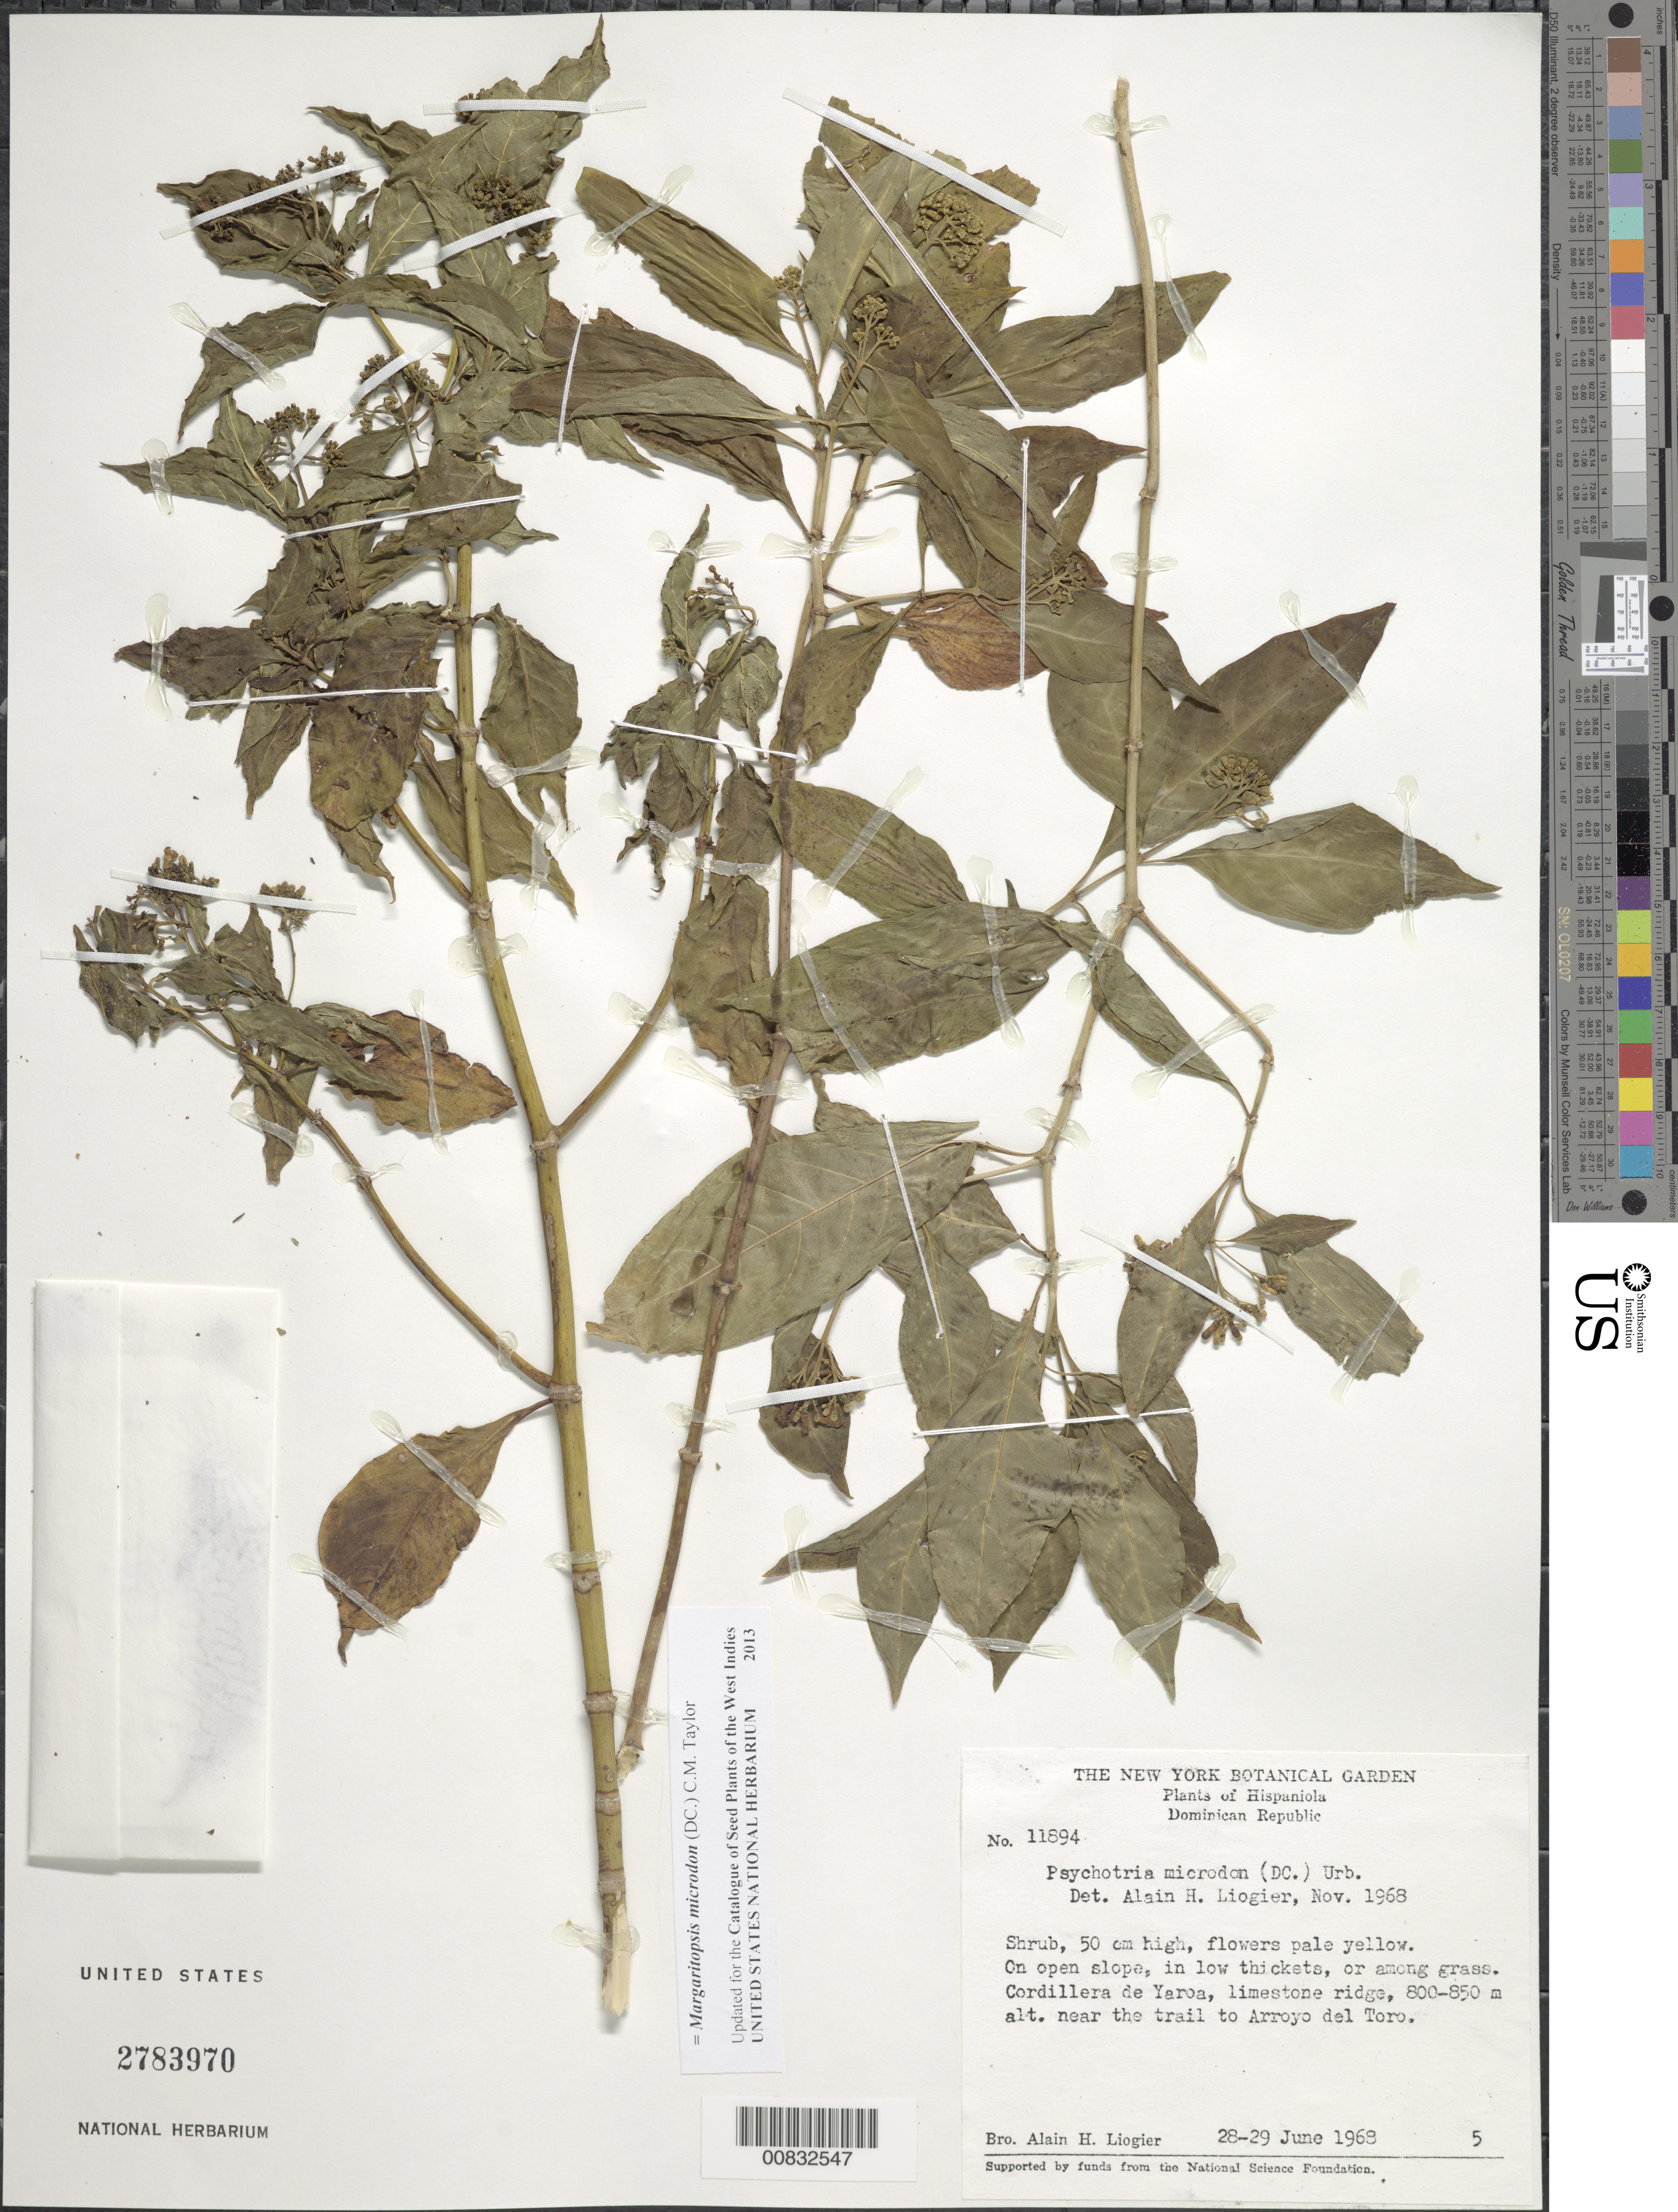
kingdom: Plantae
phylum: Tracheophyta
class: Magnoliopsida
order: Gentianales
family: Rubiaceae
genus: Margaritopsis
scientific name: Margaritopsis microdon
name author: (DC.) C.M. Taylor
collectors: A. H. Liogier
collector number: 11894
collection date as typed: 28 Jun 1968 to 29 Jun 1968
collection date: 1968-06-28/1968-06-29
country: Dominican Republic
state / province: Puerto Plata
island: Hispaniola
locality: Cordillera de Yaroa, near the trail to Arooyo del Toro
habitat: On open slope in low thickets or among grass on limestone ridge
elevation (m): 800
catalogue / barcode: US 2783970